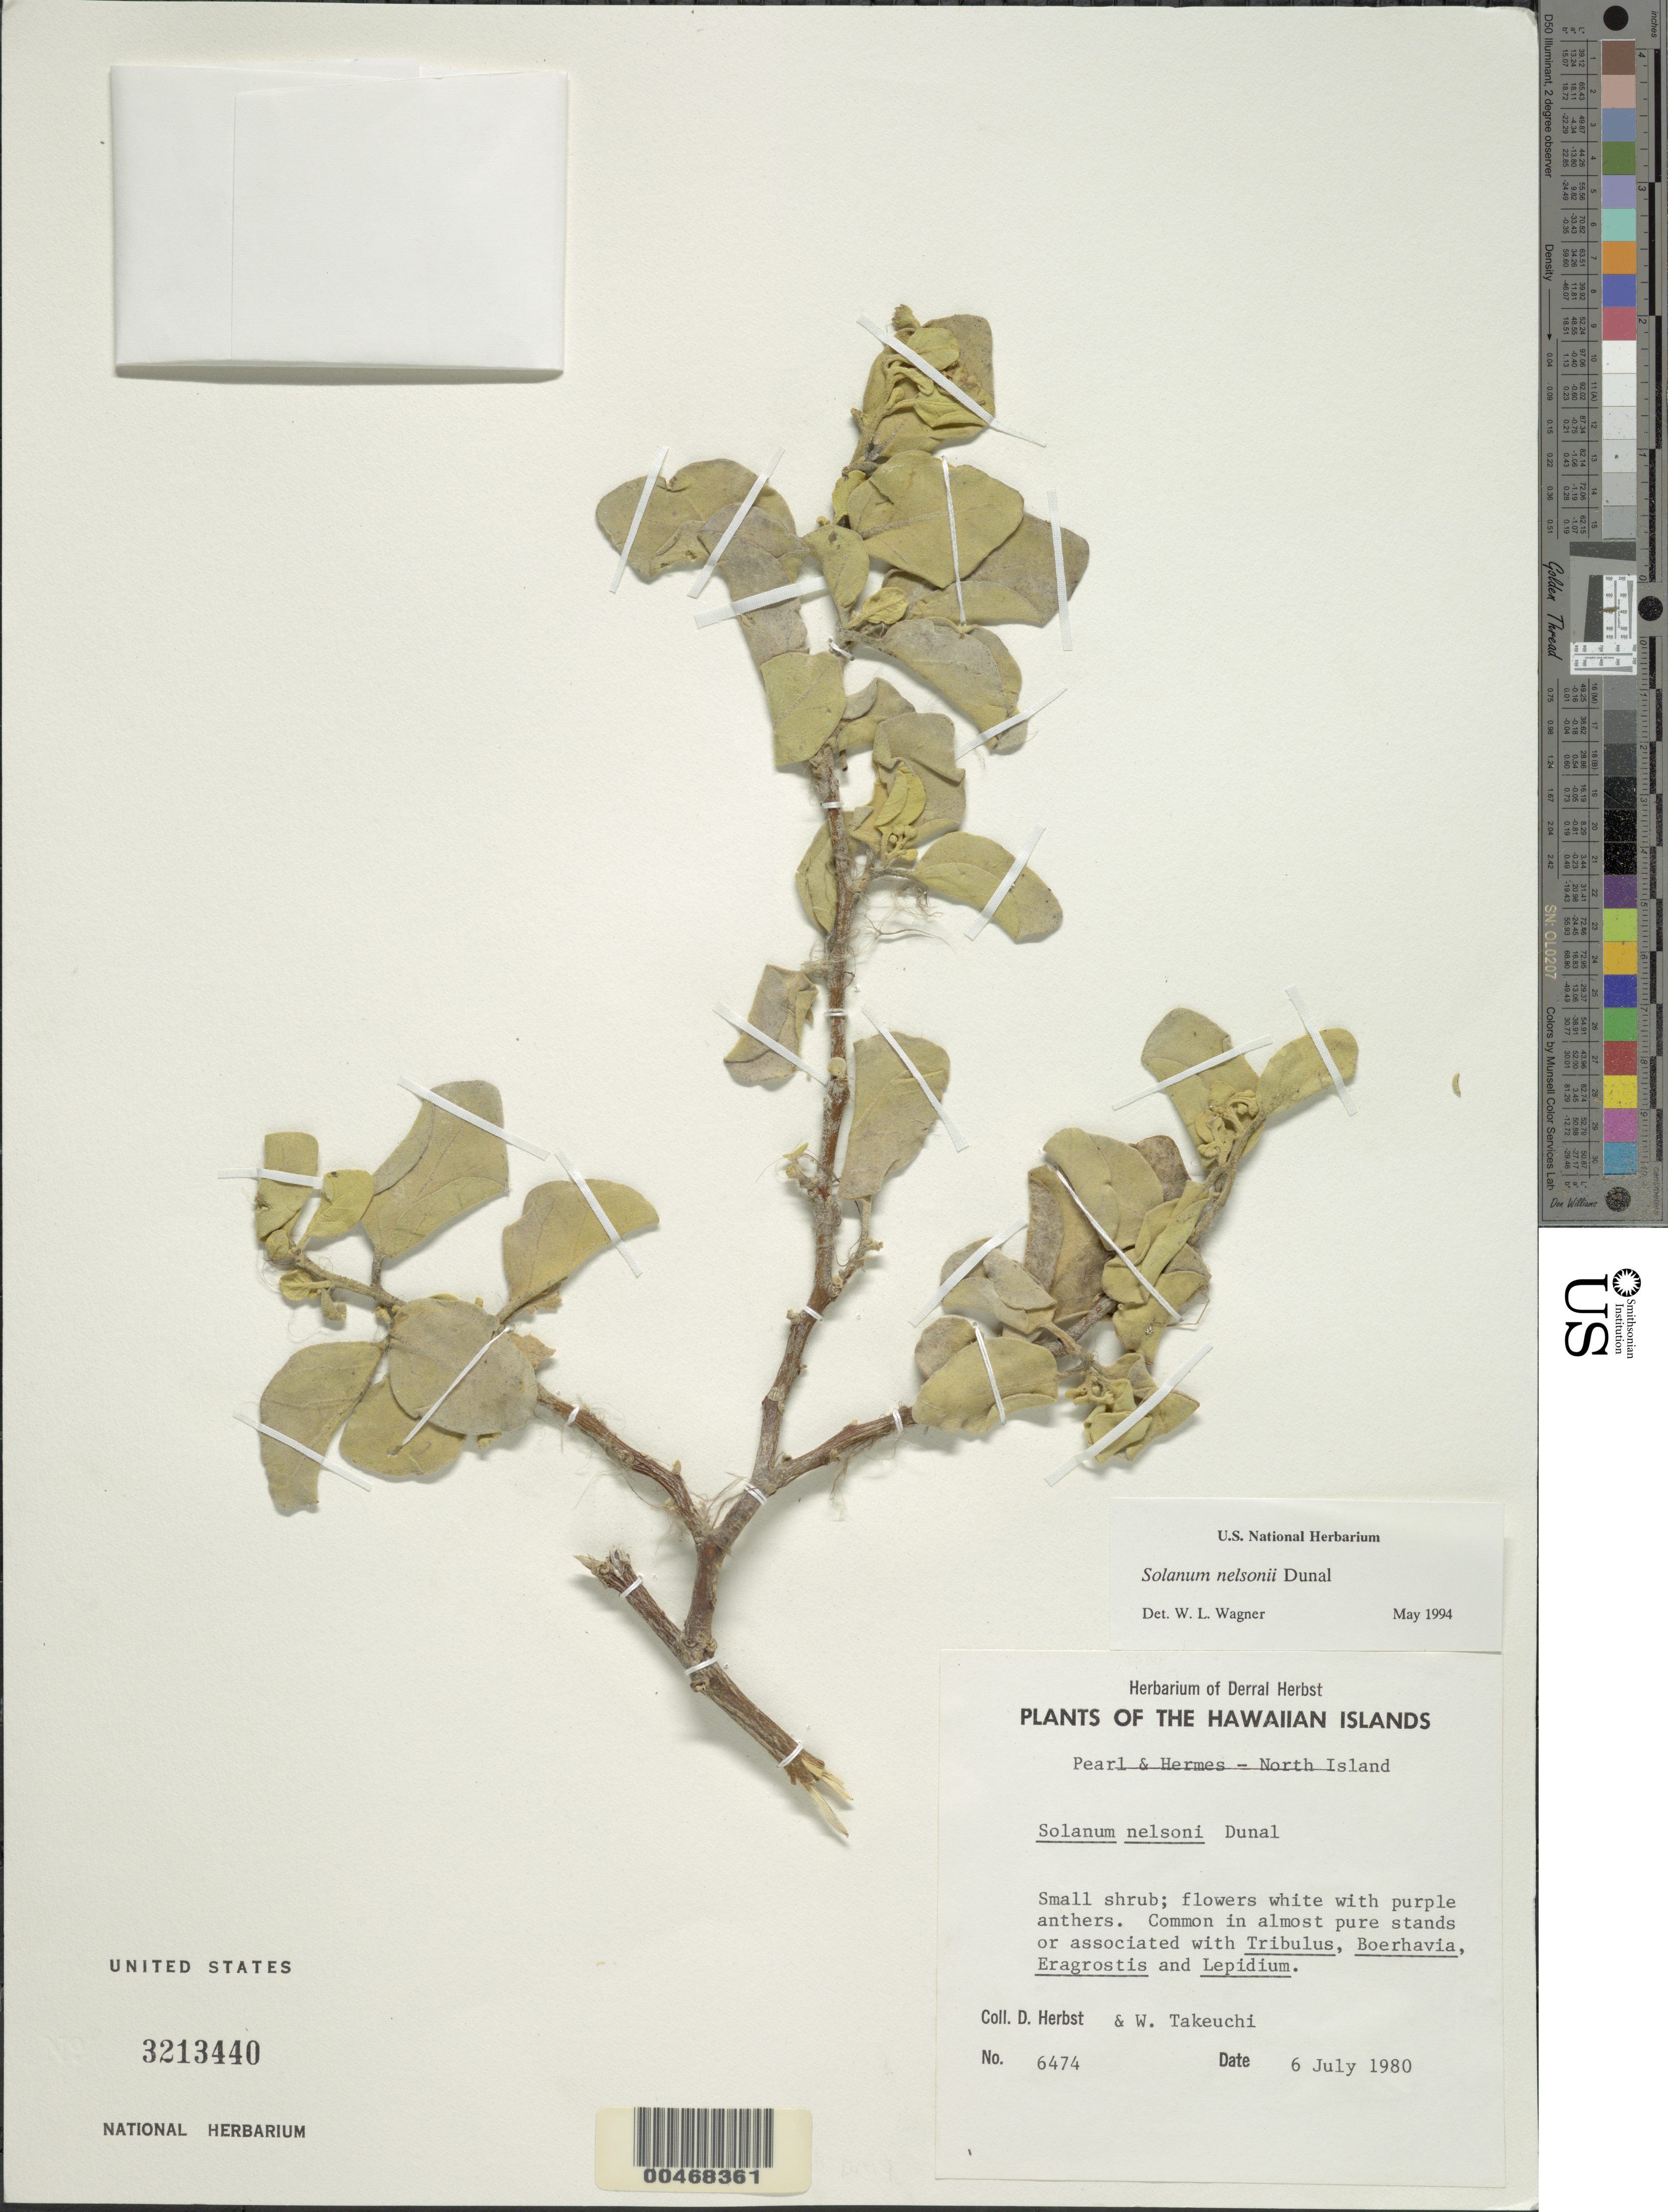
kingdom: Plantae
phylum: Tracheophyta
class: Magnoliopsida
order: Solanales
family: Solanaceae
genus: Solanum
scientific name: Solanum nelsonii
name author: Dunal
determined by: Knapp, S. D.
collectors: D. R. Herbst & W. N. Takeuchi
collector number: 6474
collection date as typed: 6 Jul 1980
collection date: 1980-07-06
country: United States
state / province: Hawaii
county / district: Honolulu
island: Pearl and Hermes Atoll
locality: North Islet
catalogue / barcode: US 3213440